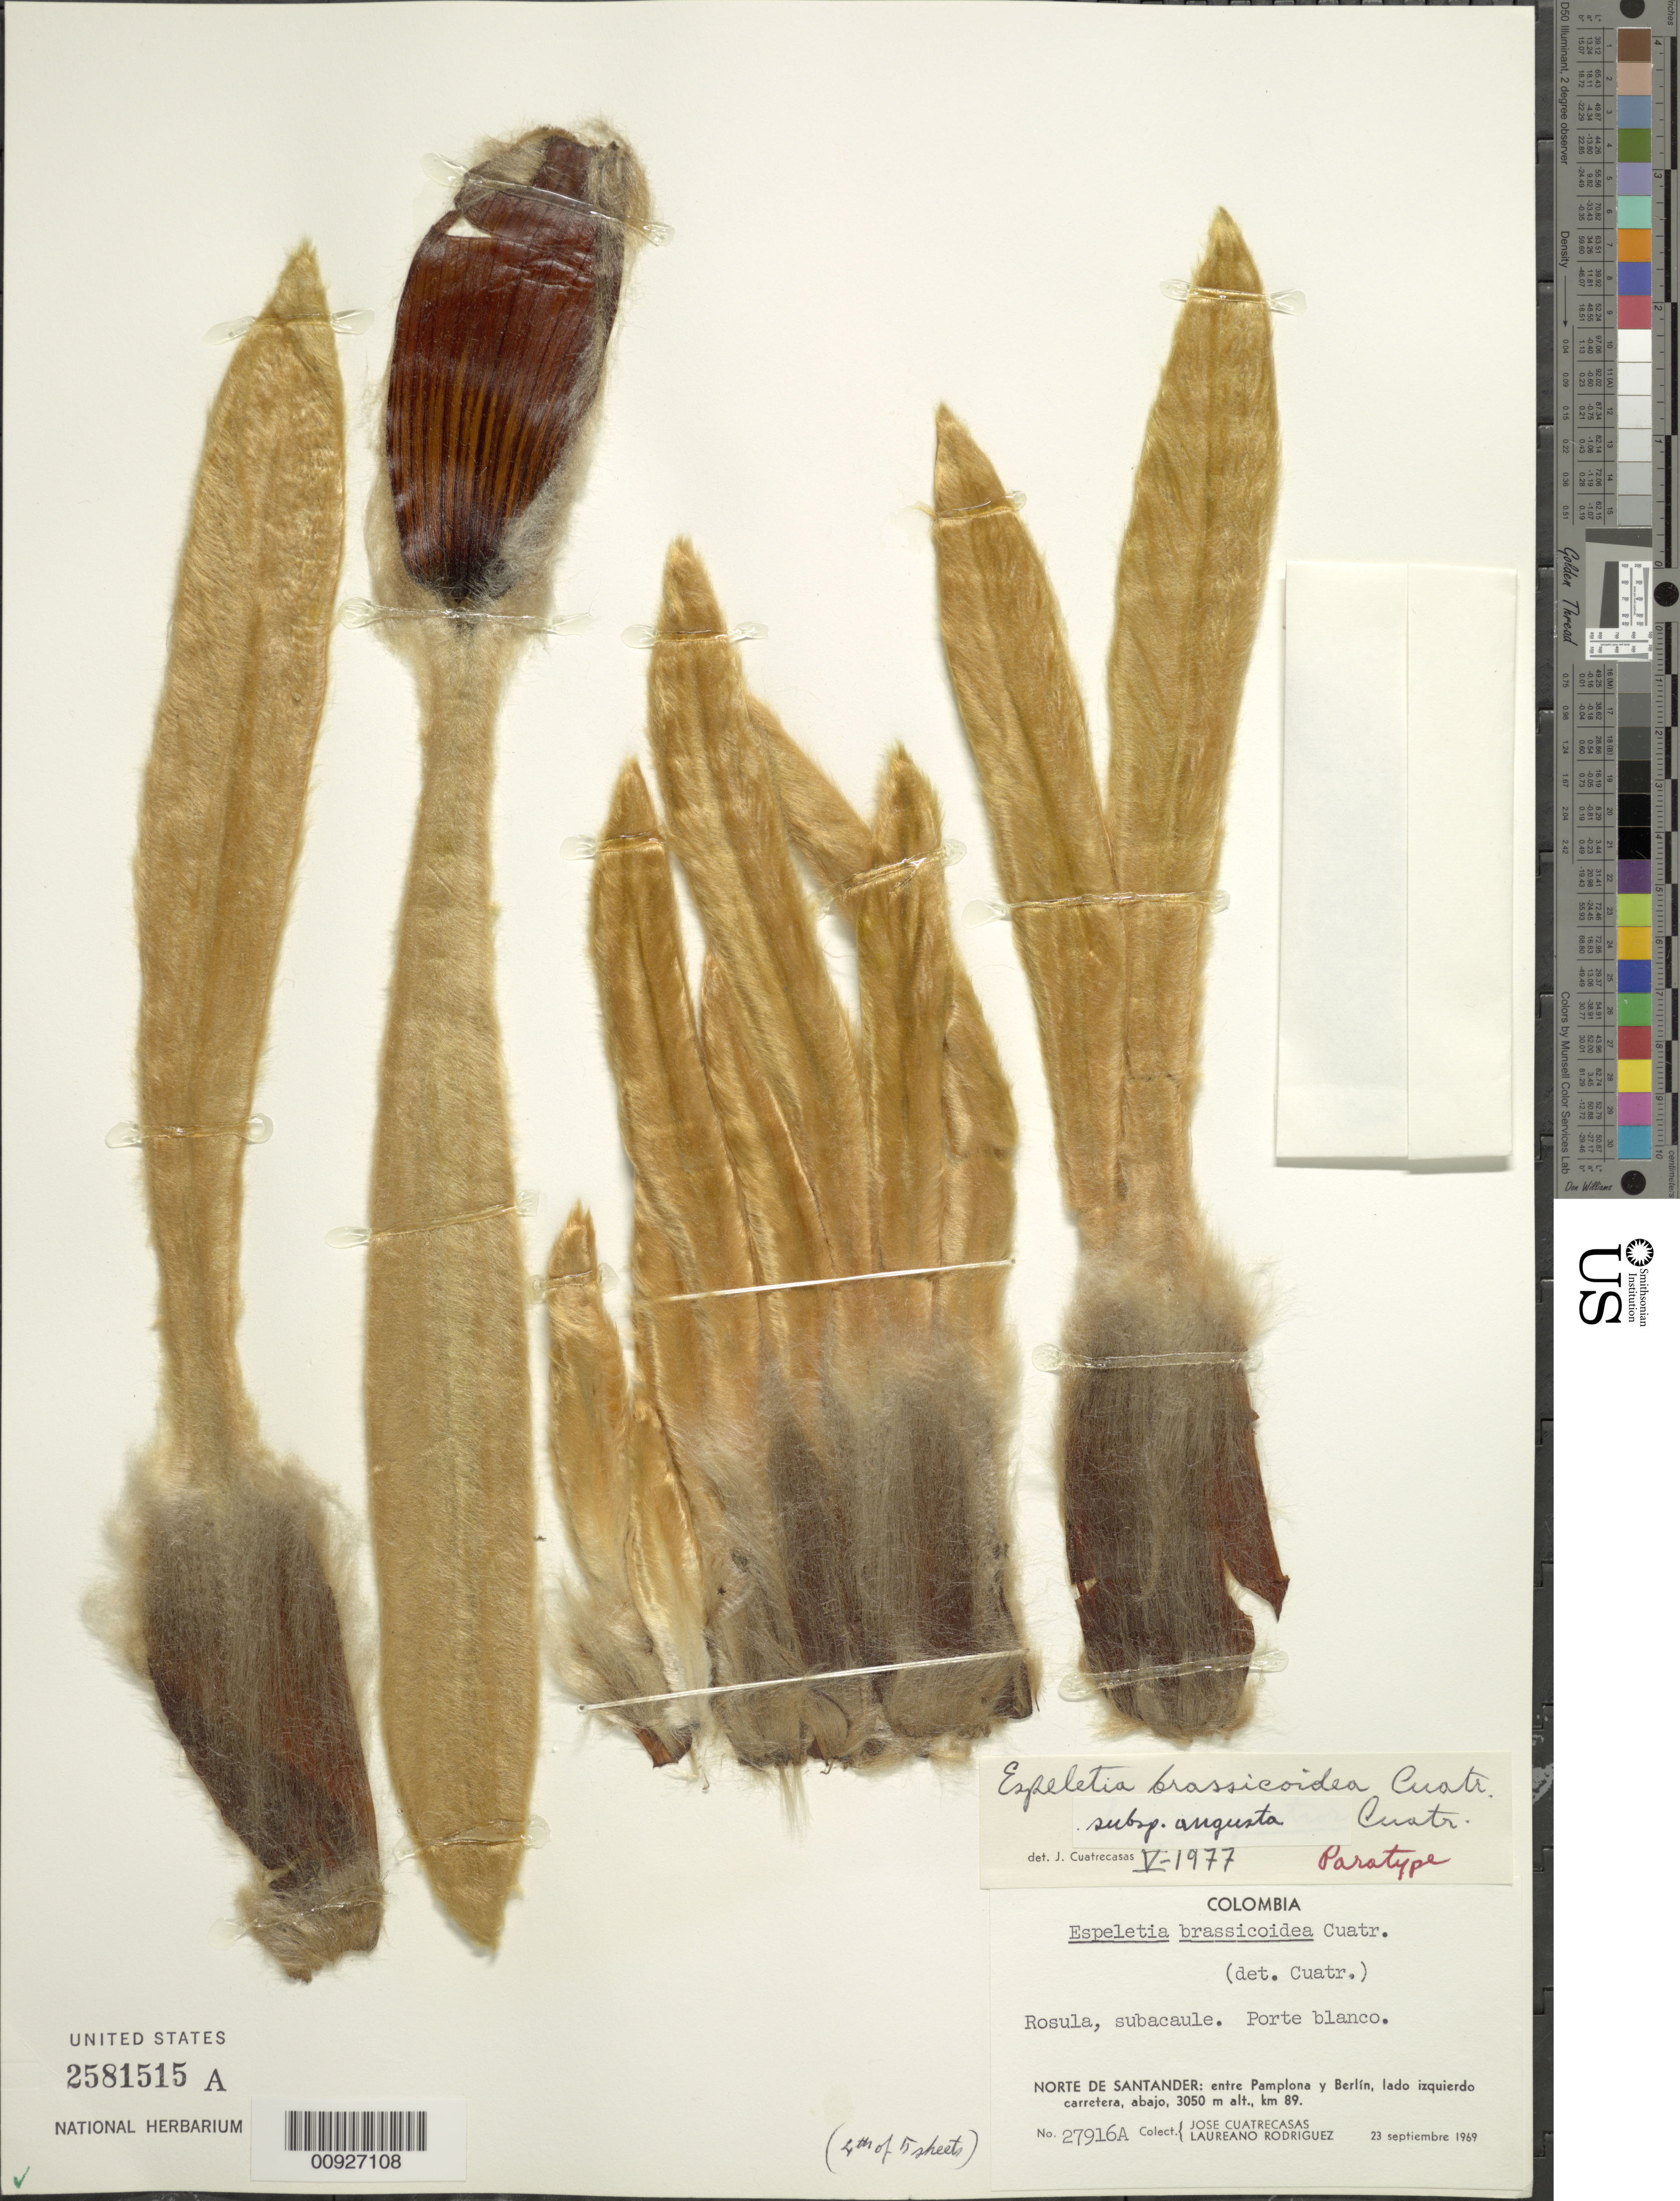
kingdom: Plantae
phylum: Tracheophyta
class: Magnoliopsida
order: Asterales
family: Asteraceae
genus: Espeletia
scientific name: Espeletia brassicoidea subsp. angusta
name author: Cuatrec.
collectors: J. Cuatrecasas & L. Rodriguez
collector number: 27916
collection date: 1969-11-23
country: Colombia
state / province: Norte de Santander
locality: Entre Pamplona y Berlín, lado izquierdo carretera, abajo, km 92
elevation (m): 3050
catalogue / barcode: US 2581515A